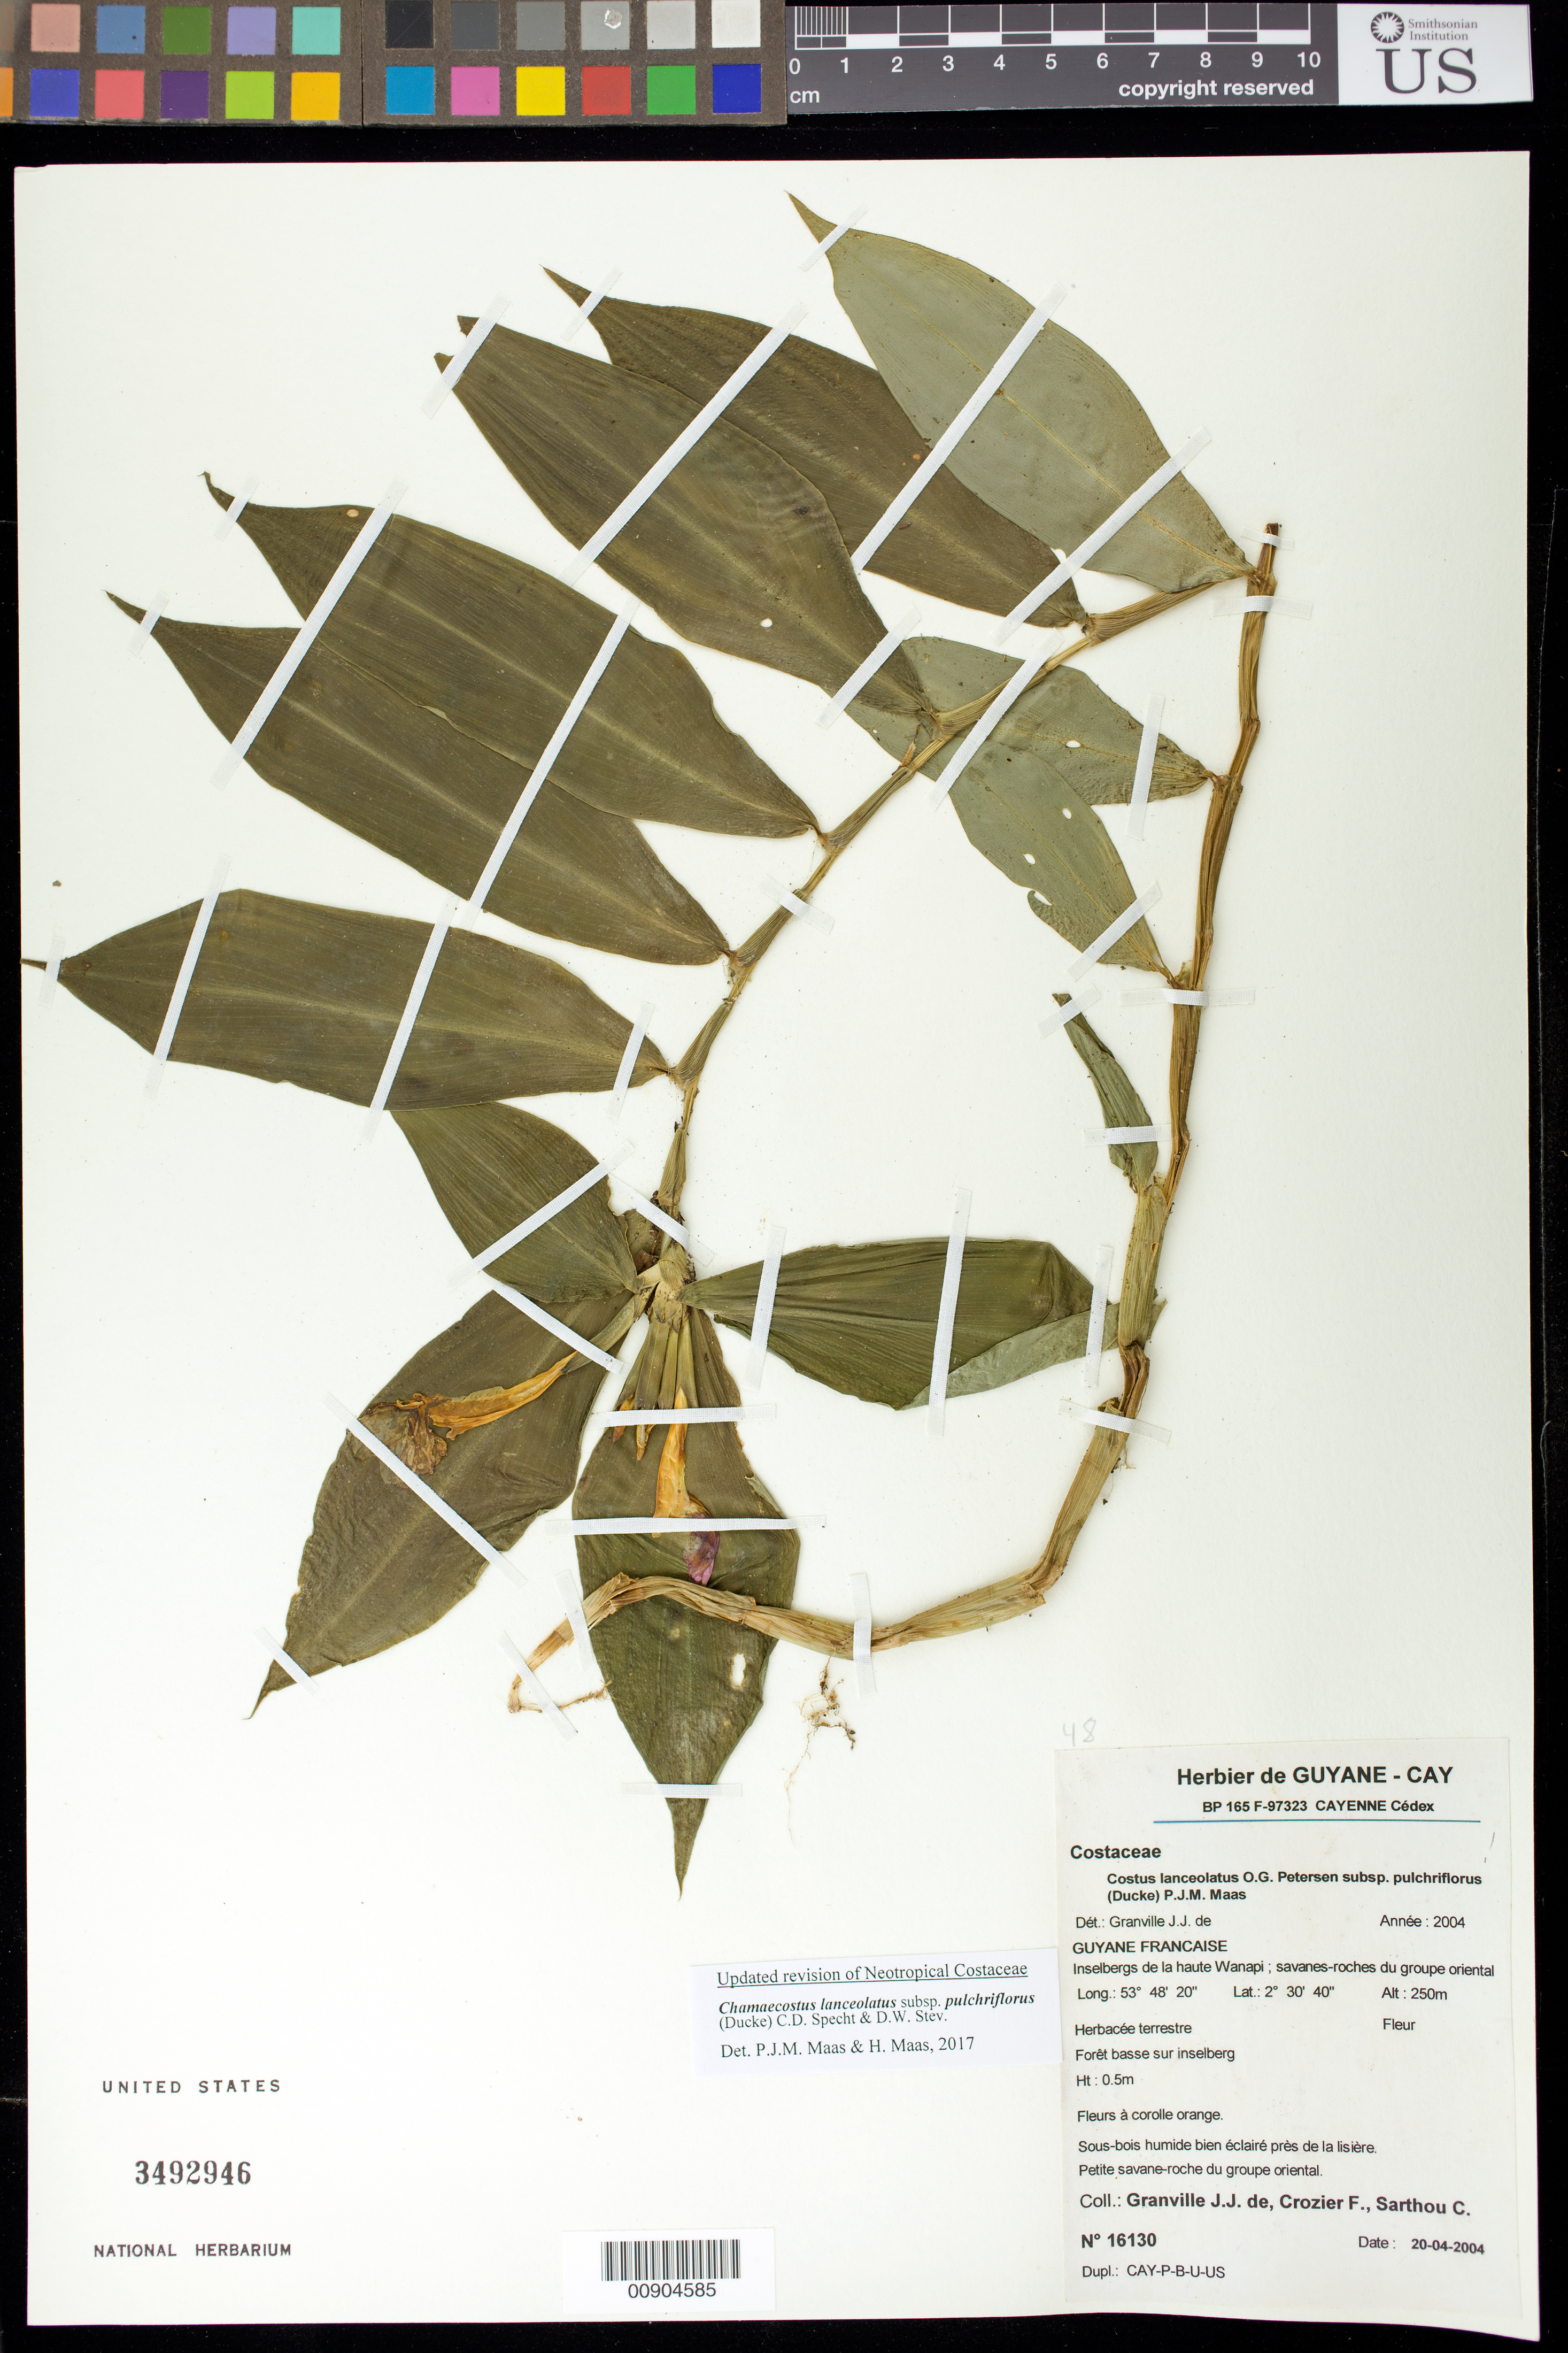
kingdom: Plantae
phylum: Tracheophyta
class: Liliopsida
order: Zingiberales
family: Costaceae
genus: Chamaecostus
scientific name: Chamaecostus lanceolatus subsp. pulchriflorus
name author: (Ducke) C.D. Specht & D.W. Stev.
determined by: Maas, Paul J.; Maas, H.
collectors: J.-J. de Granville, F. Crozier & C. Sarthou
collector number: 16130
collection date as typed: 20-Apr-04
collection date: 2004-04-20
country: French Guiana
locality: Inselbergs de la haute Wanapi, savane du groupe oriental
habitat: Forêt basse d'inselberg; sous bois humide bien éclairé près ke la lisière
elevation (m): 250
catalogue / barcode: US 3492946